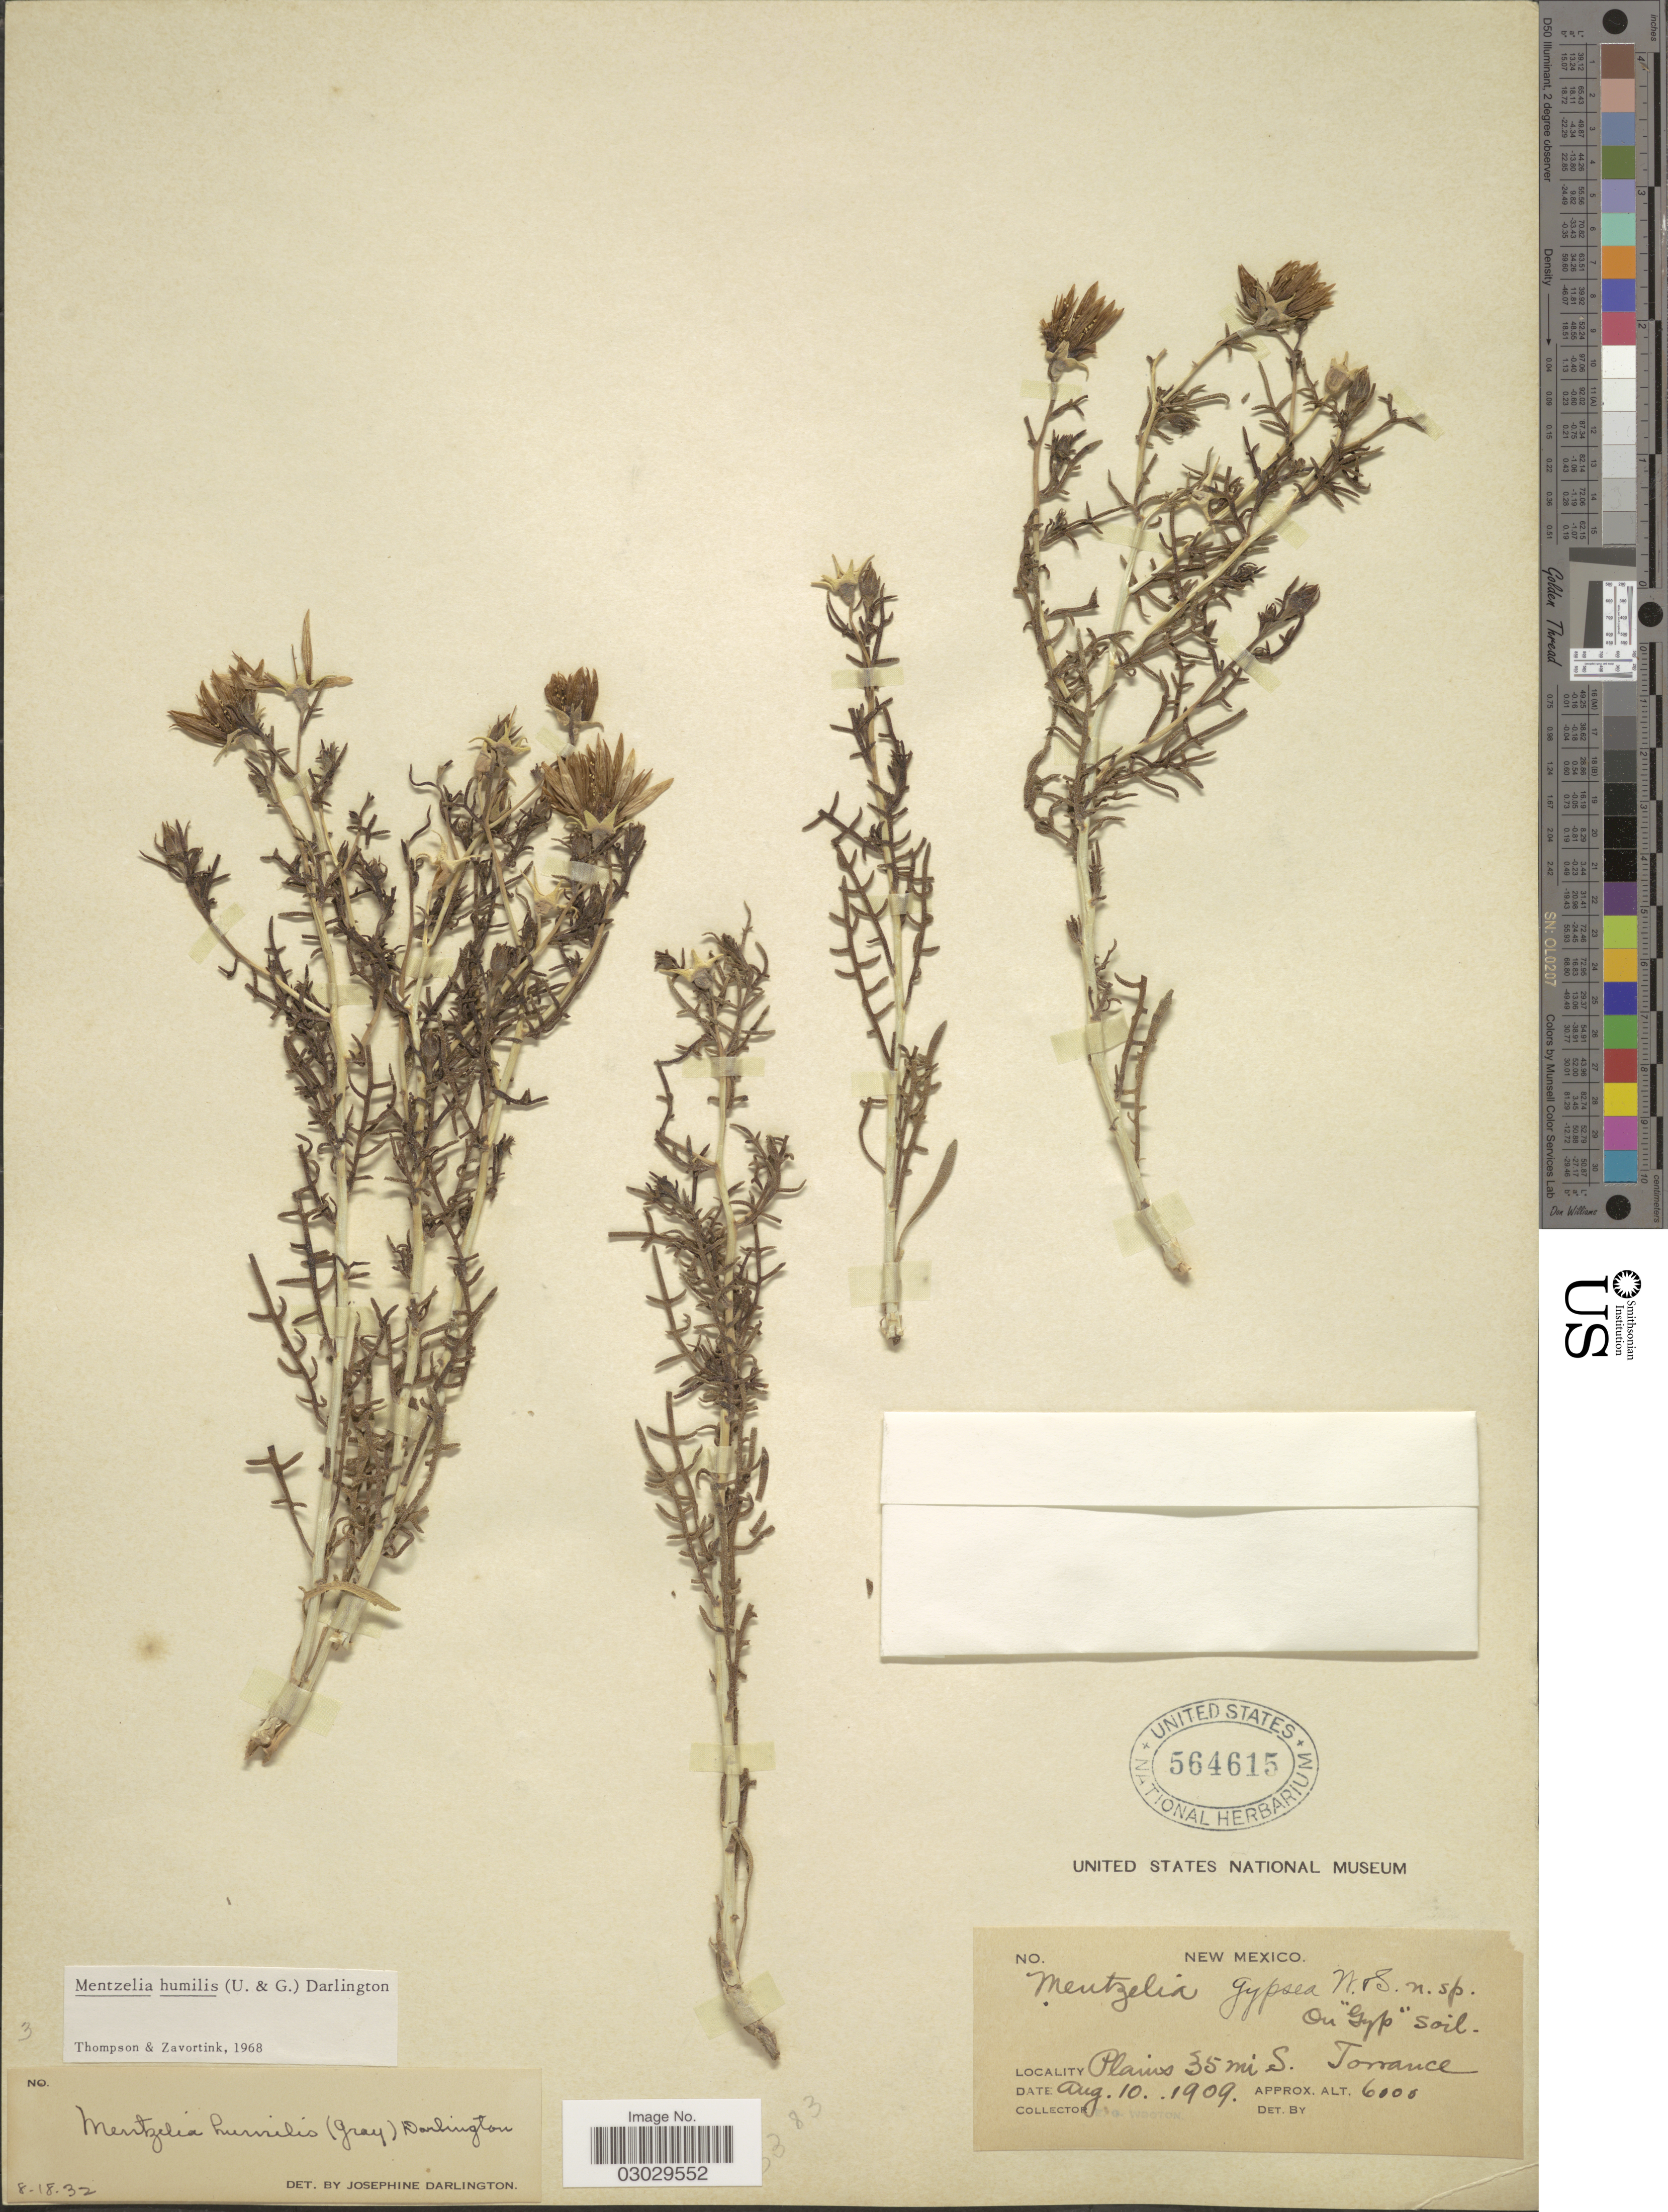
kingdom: Plantae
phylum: Tracheophyta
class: Magnoliopsida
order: Cornales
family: Loasaceae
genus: Mentzelia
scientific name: Mentzelia humilis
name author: (Urb. & Gilg) J. Darl.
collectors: E. O. Wooton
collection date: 1909-08-10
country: United States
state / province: New Mexico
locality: Plains 35 mi. S. of Torrance.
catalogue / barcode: US 564615